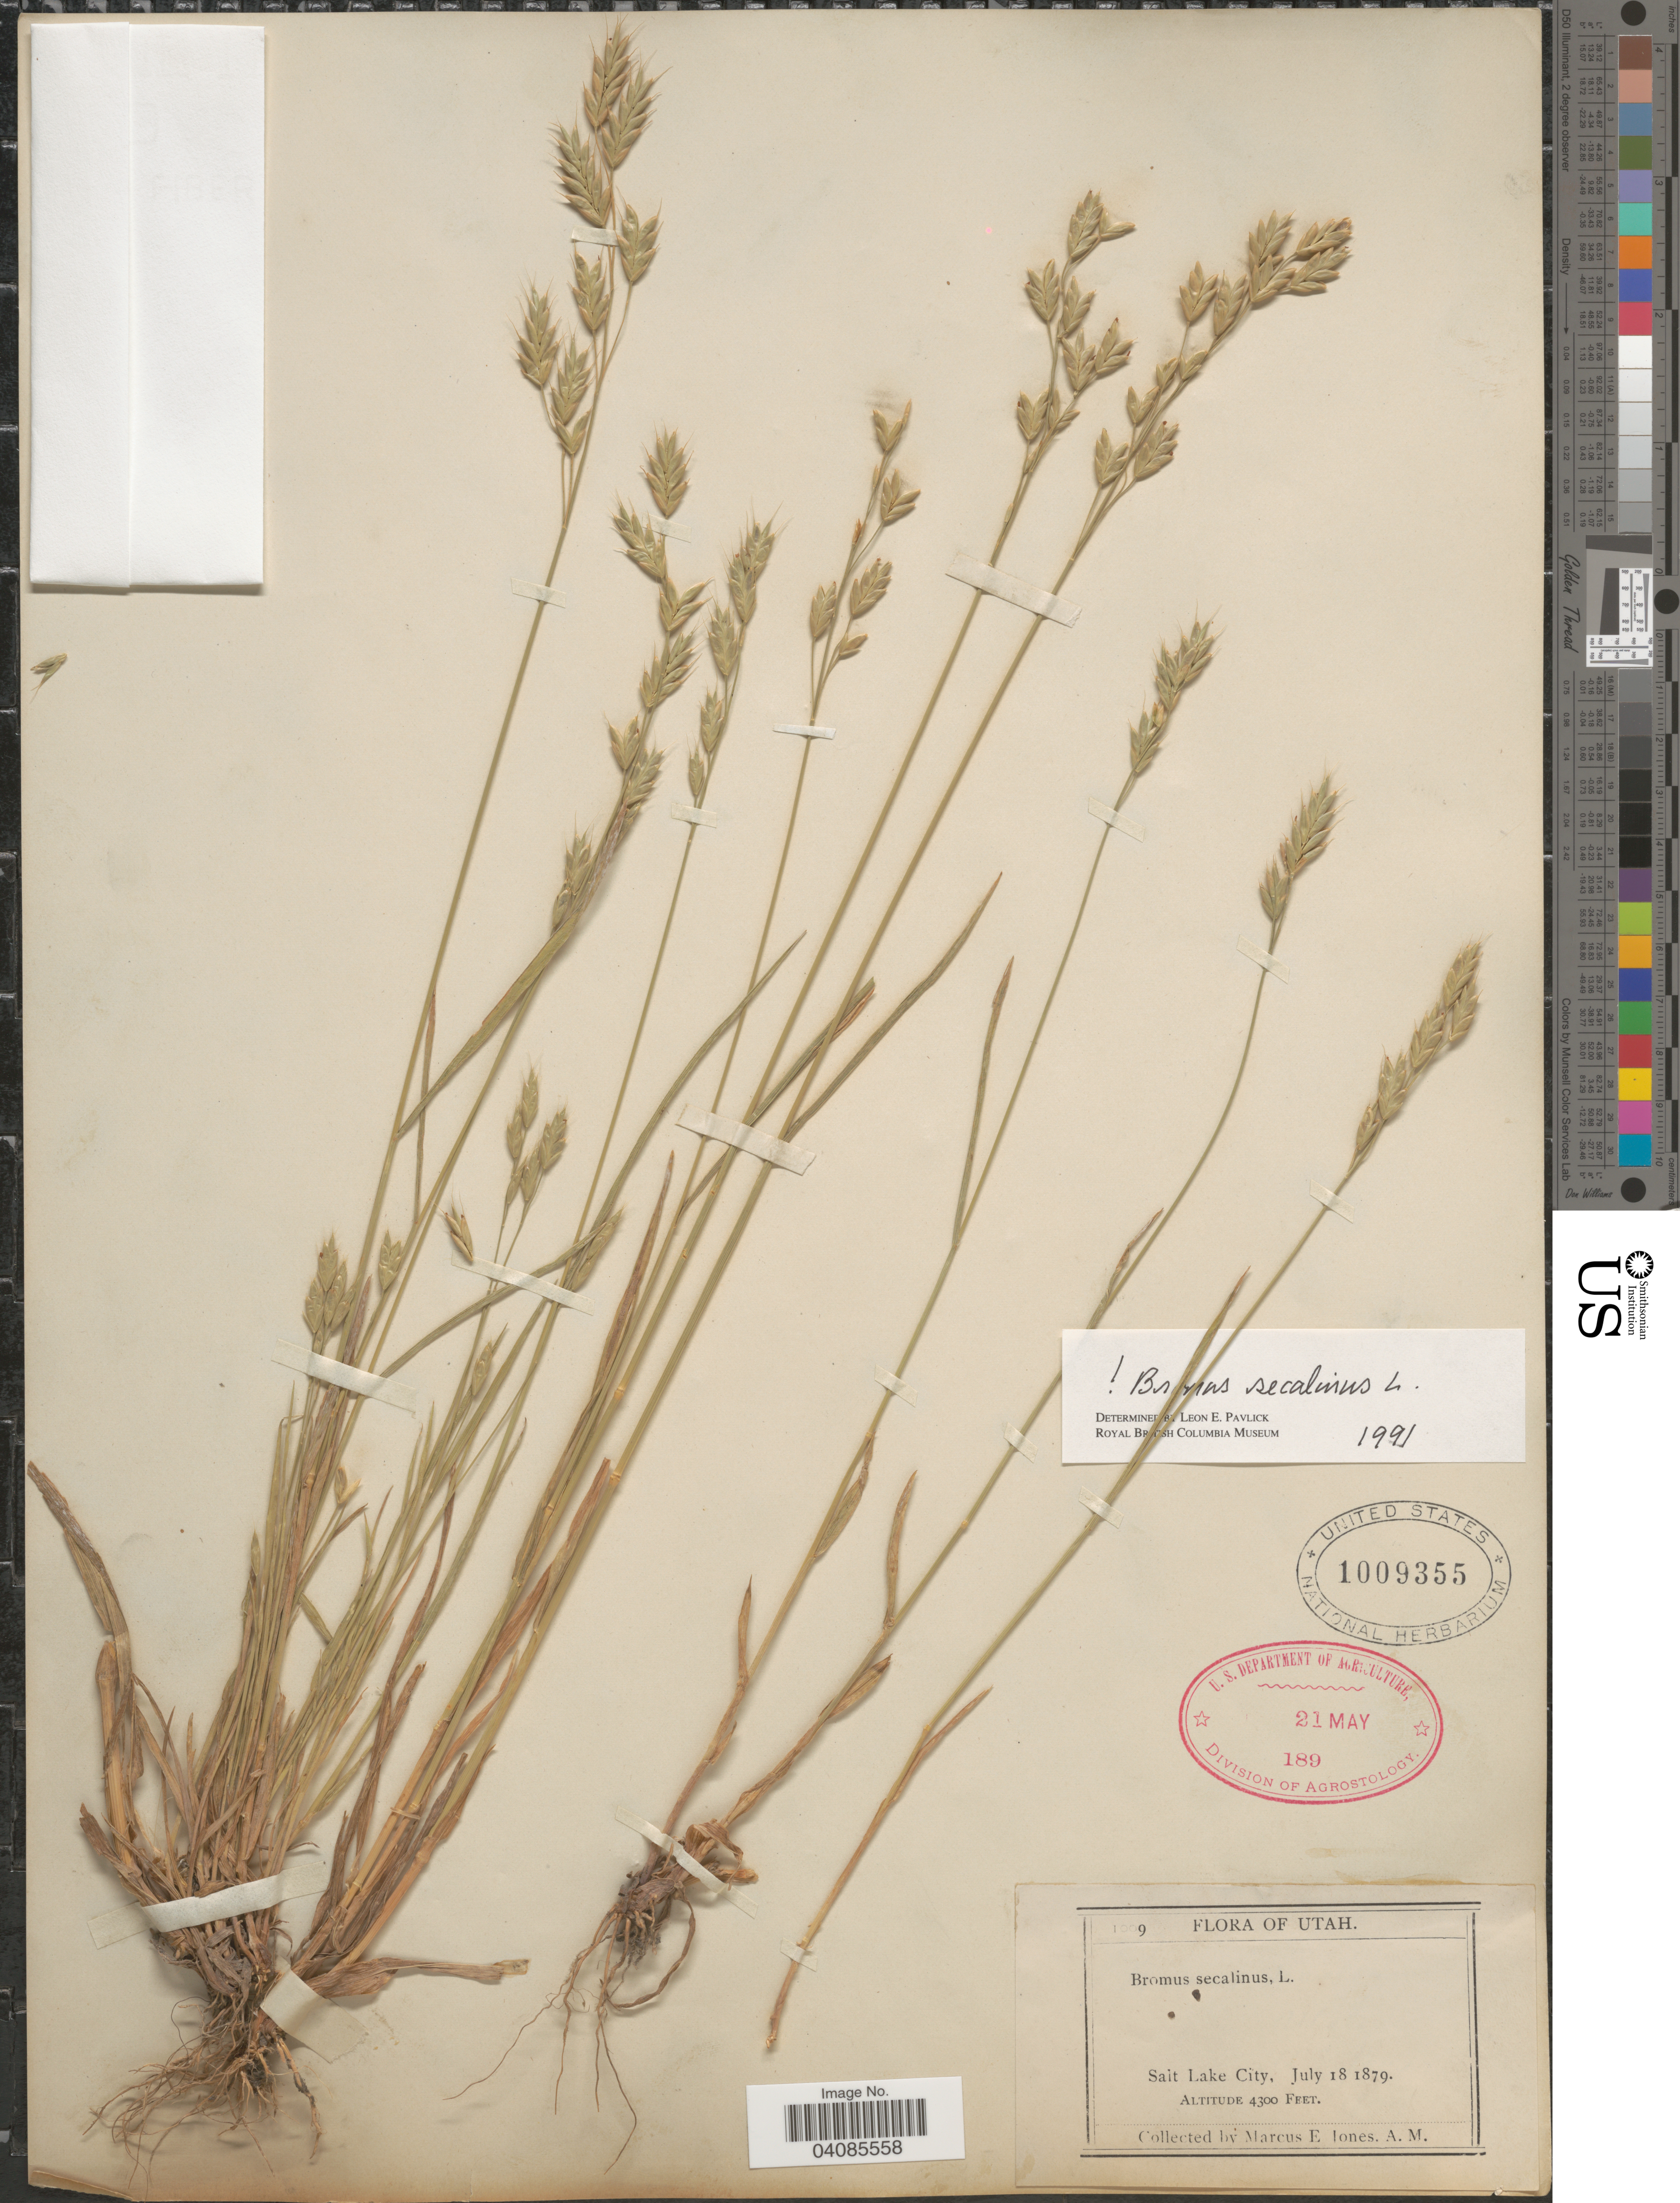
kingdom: Plantae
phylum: Tracheophyta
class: Liliopsida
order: Poales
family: Poaceae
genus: Bromus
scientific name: Bromus secalinus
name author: L.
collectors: M. E. Jones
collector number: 1009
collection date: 1879-07-18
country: United States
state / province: Utah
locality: Salt Lake City.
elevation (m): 1311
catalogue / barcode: US 1009355